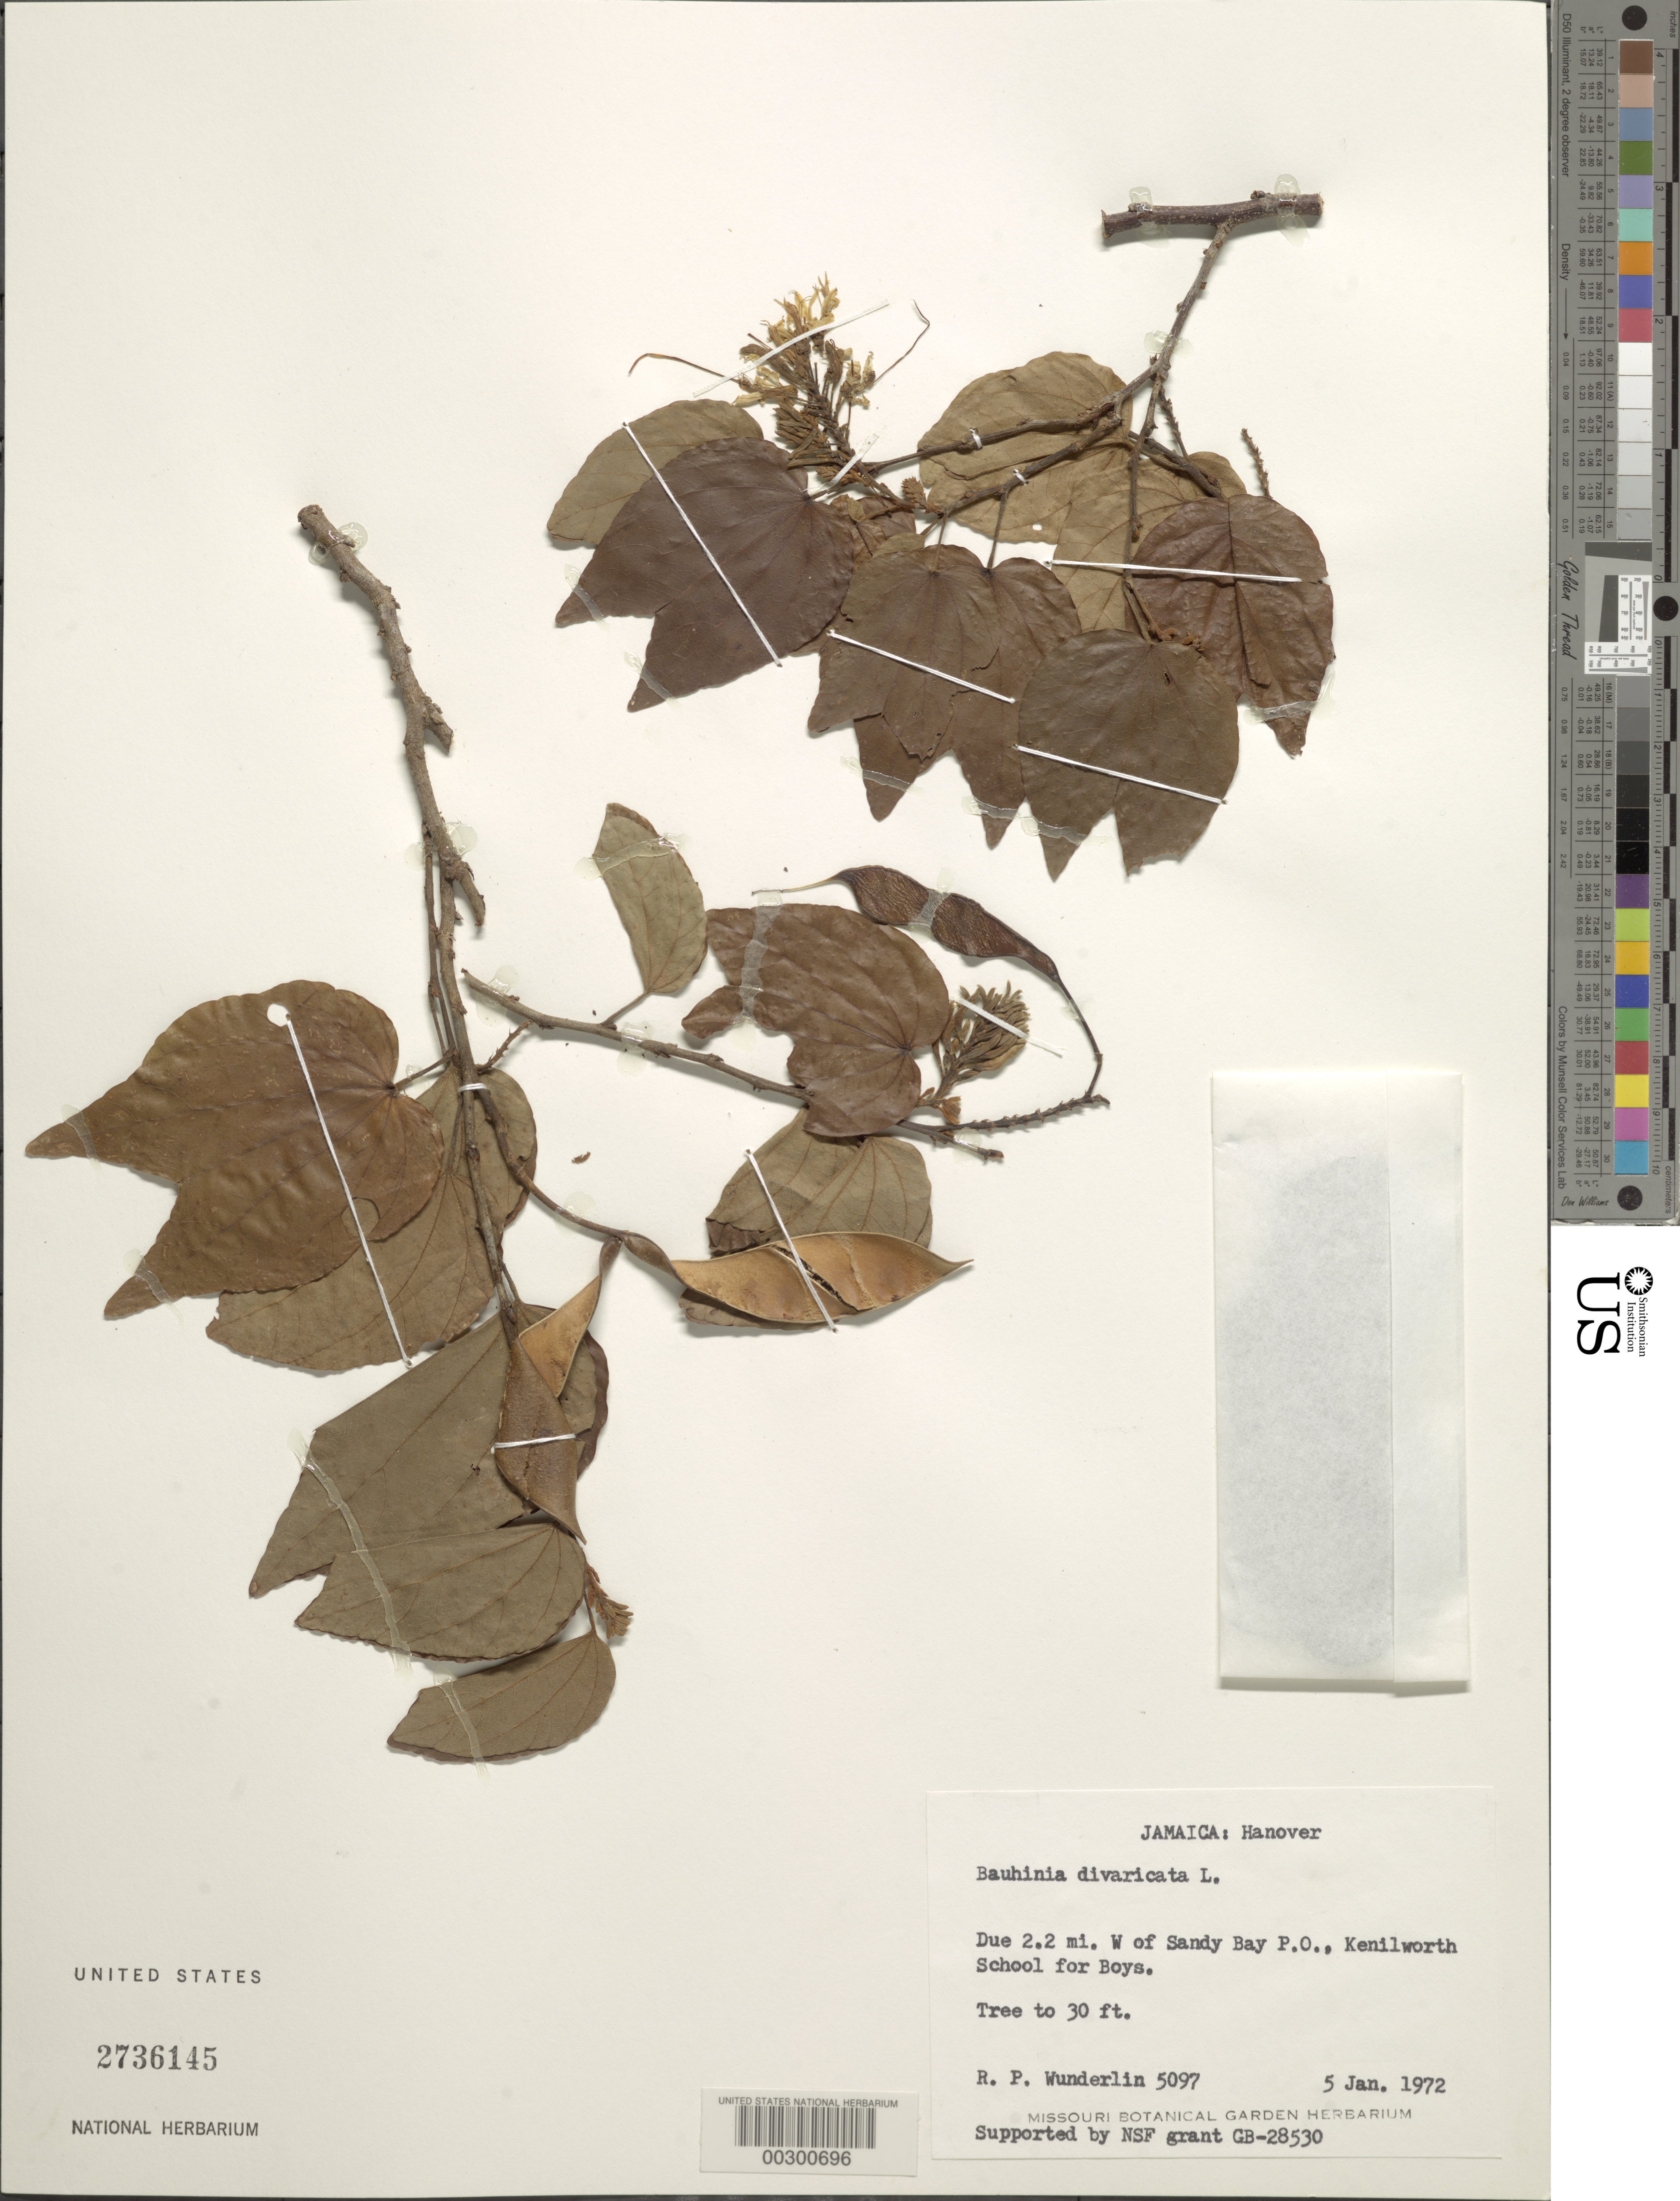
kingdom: Plantae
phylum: Tracheophyta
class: Magnoliopsida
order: Fabales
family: Fabaceae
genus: Bauhinia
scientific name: Bauhinia divaricata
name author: L.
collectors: R. P. Wunderlin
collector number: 5097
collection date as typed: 05 Jan 1972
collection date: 1972-01-05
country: Jamaica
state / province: Hanover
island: Greater Antilles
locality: Due 2.2 mi w of sandy bay p.o., kenilworth school for boys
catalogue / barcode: US 2736145